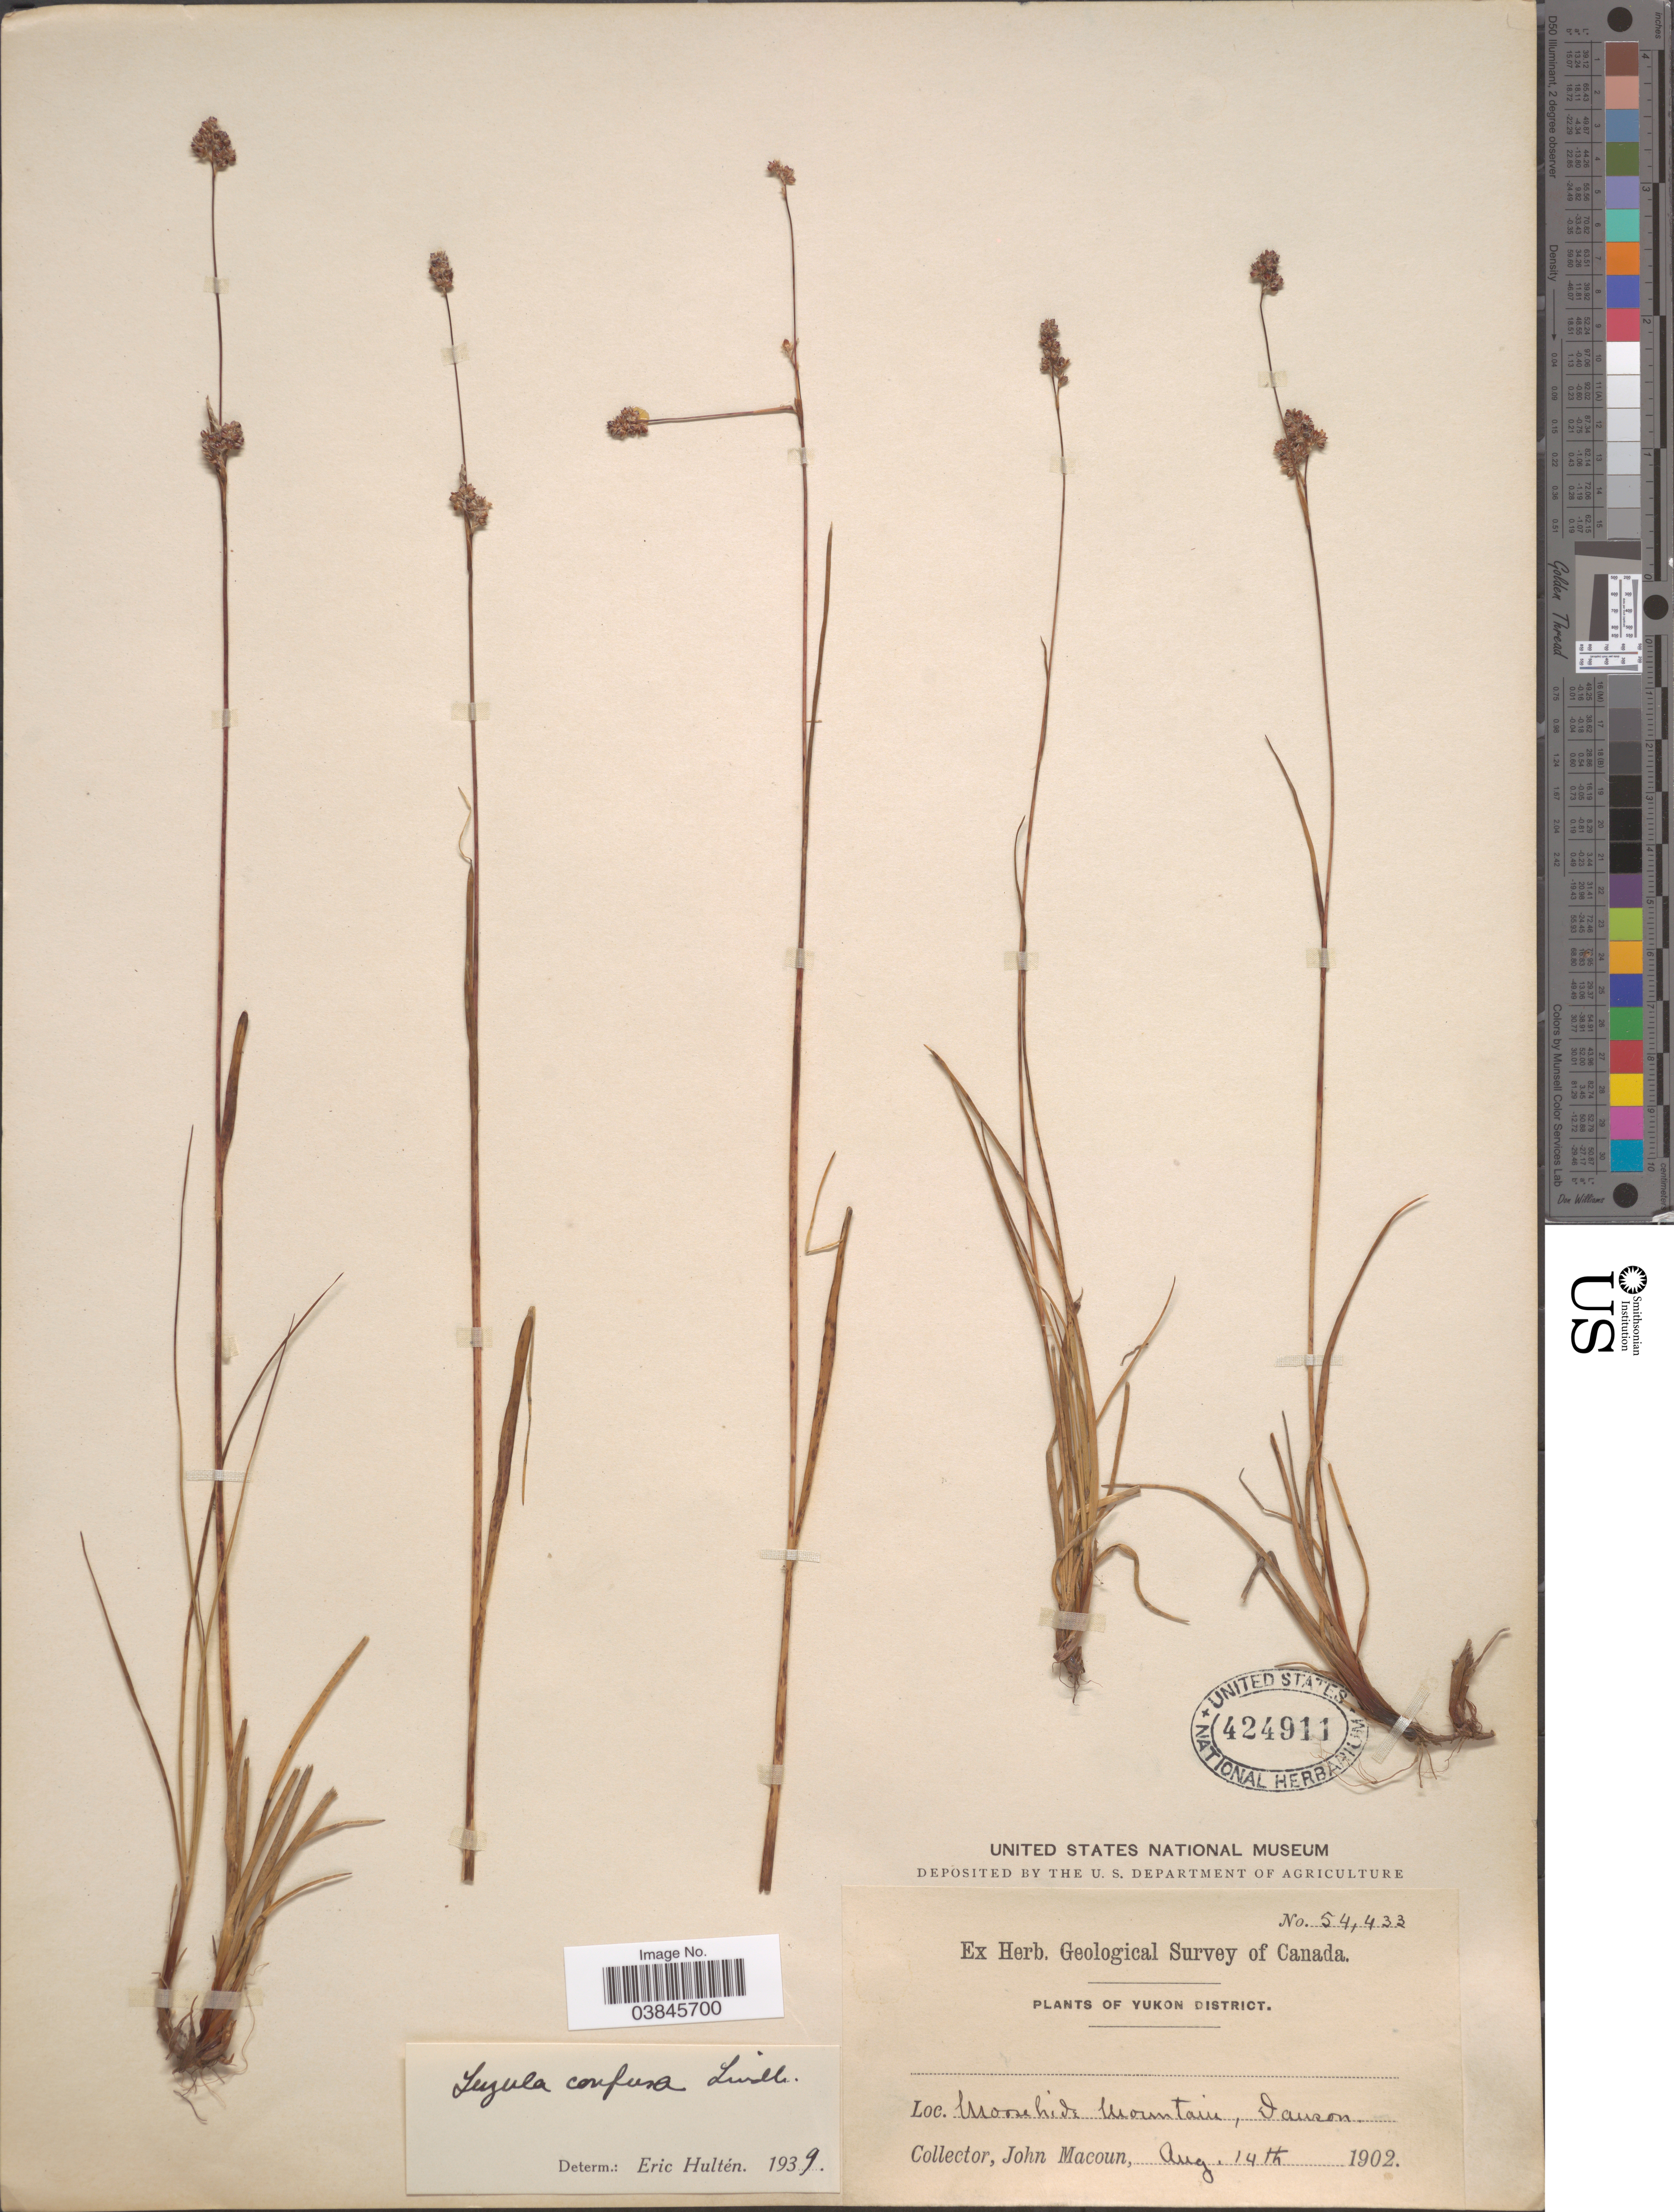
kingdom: Plantae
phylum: Tracheophyta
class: Liliopsida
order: Poales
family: Juncaceae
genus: Luzula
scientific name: Luzula confusa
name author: Lindeb.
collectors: J. Macoun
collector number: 54433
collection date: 1902-08-14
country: Canada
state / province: Yukon Territory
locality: Yukon District. Moosehide Mountain, Dauson.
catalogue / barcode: US 424911